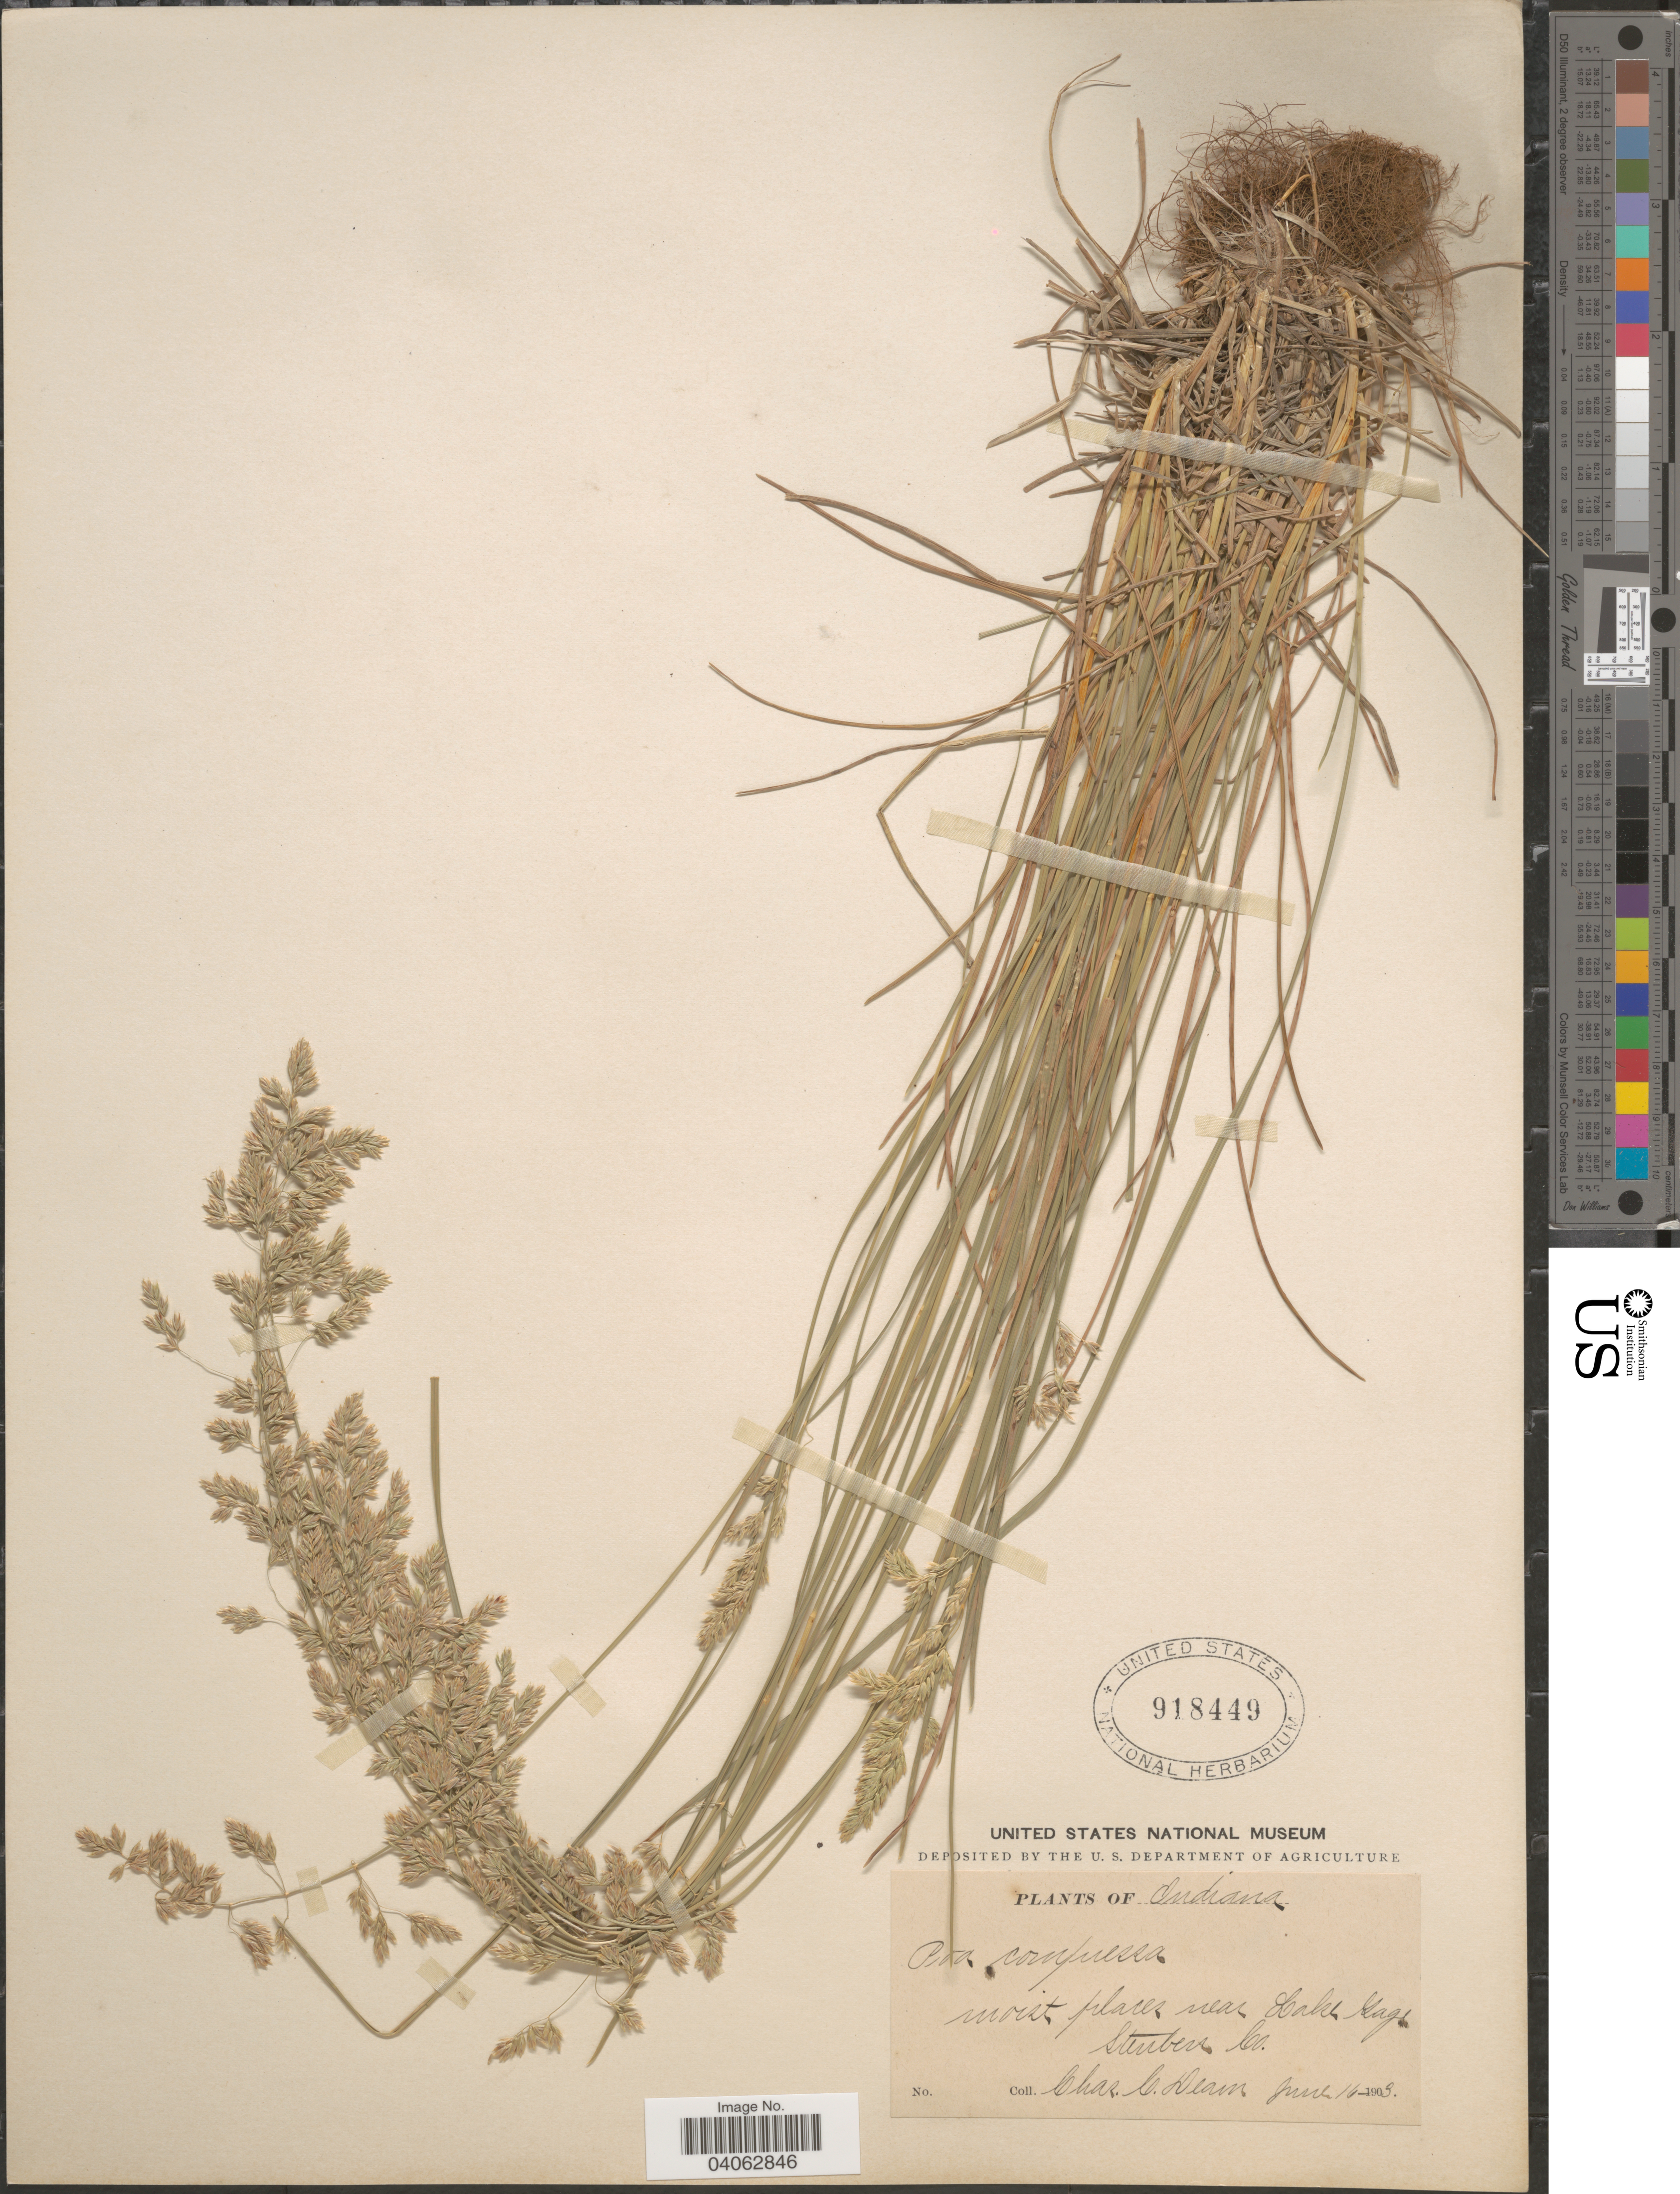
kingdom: Plantae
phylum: Tracheophyta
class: Liliopsida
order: Poales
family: Poaceae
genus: Poa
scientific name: Poa pratensis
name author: L.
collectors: C. C. Deam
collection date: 1903-06-16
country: United States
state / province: Indiana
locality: Moist place near Lake Gage. Steuben Co.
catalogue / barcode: US 918449